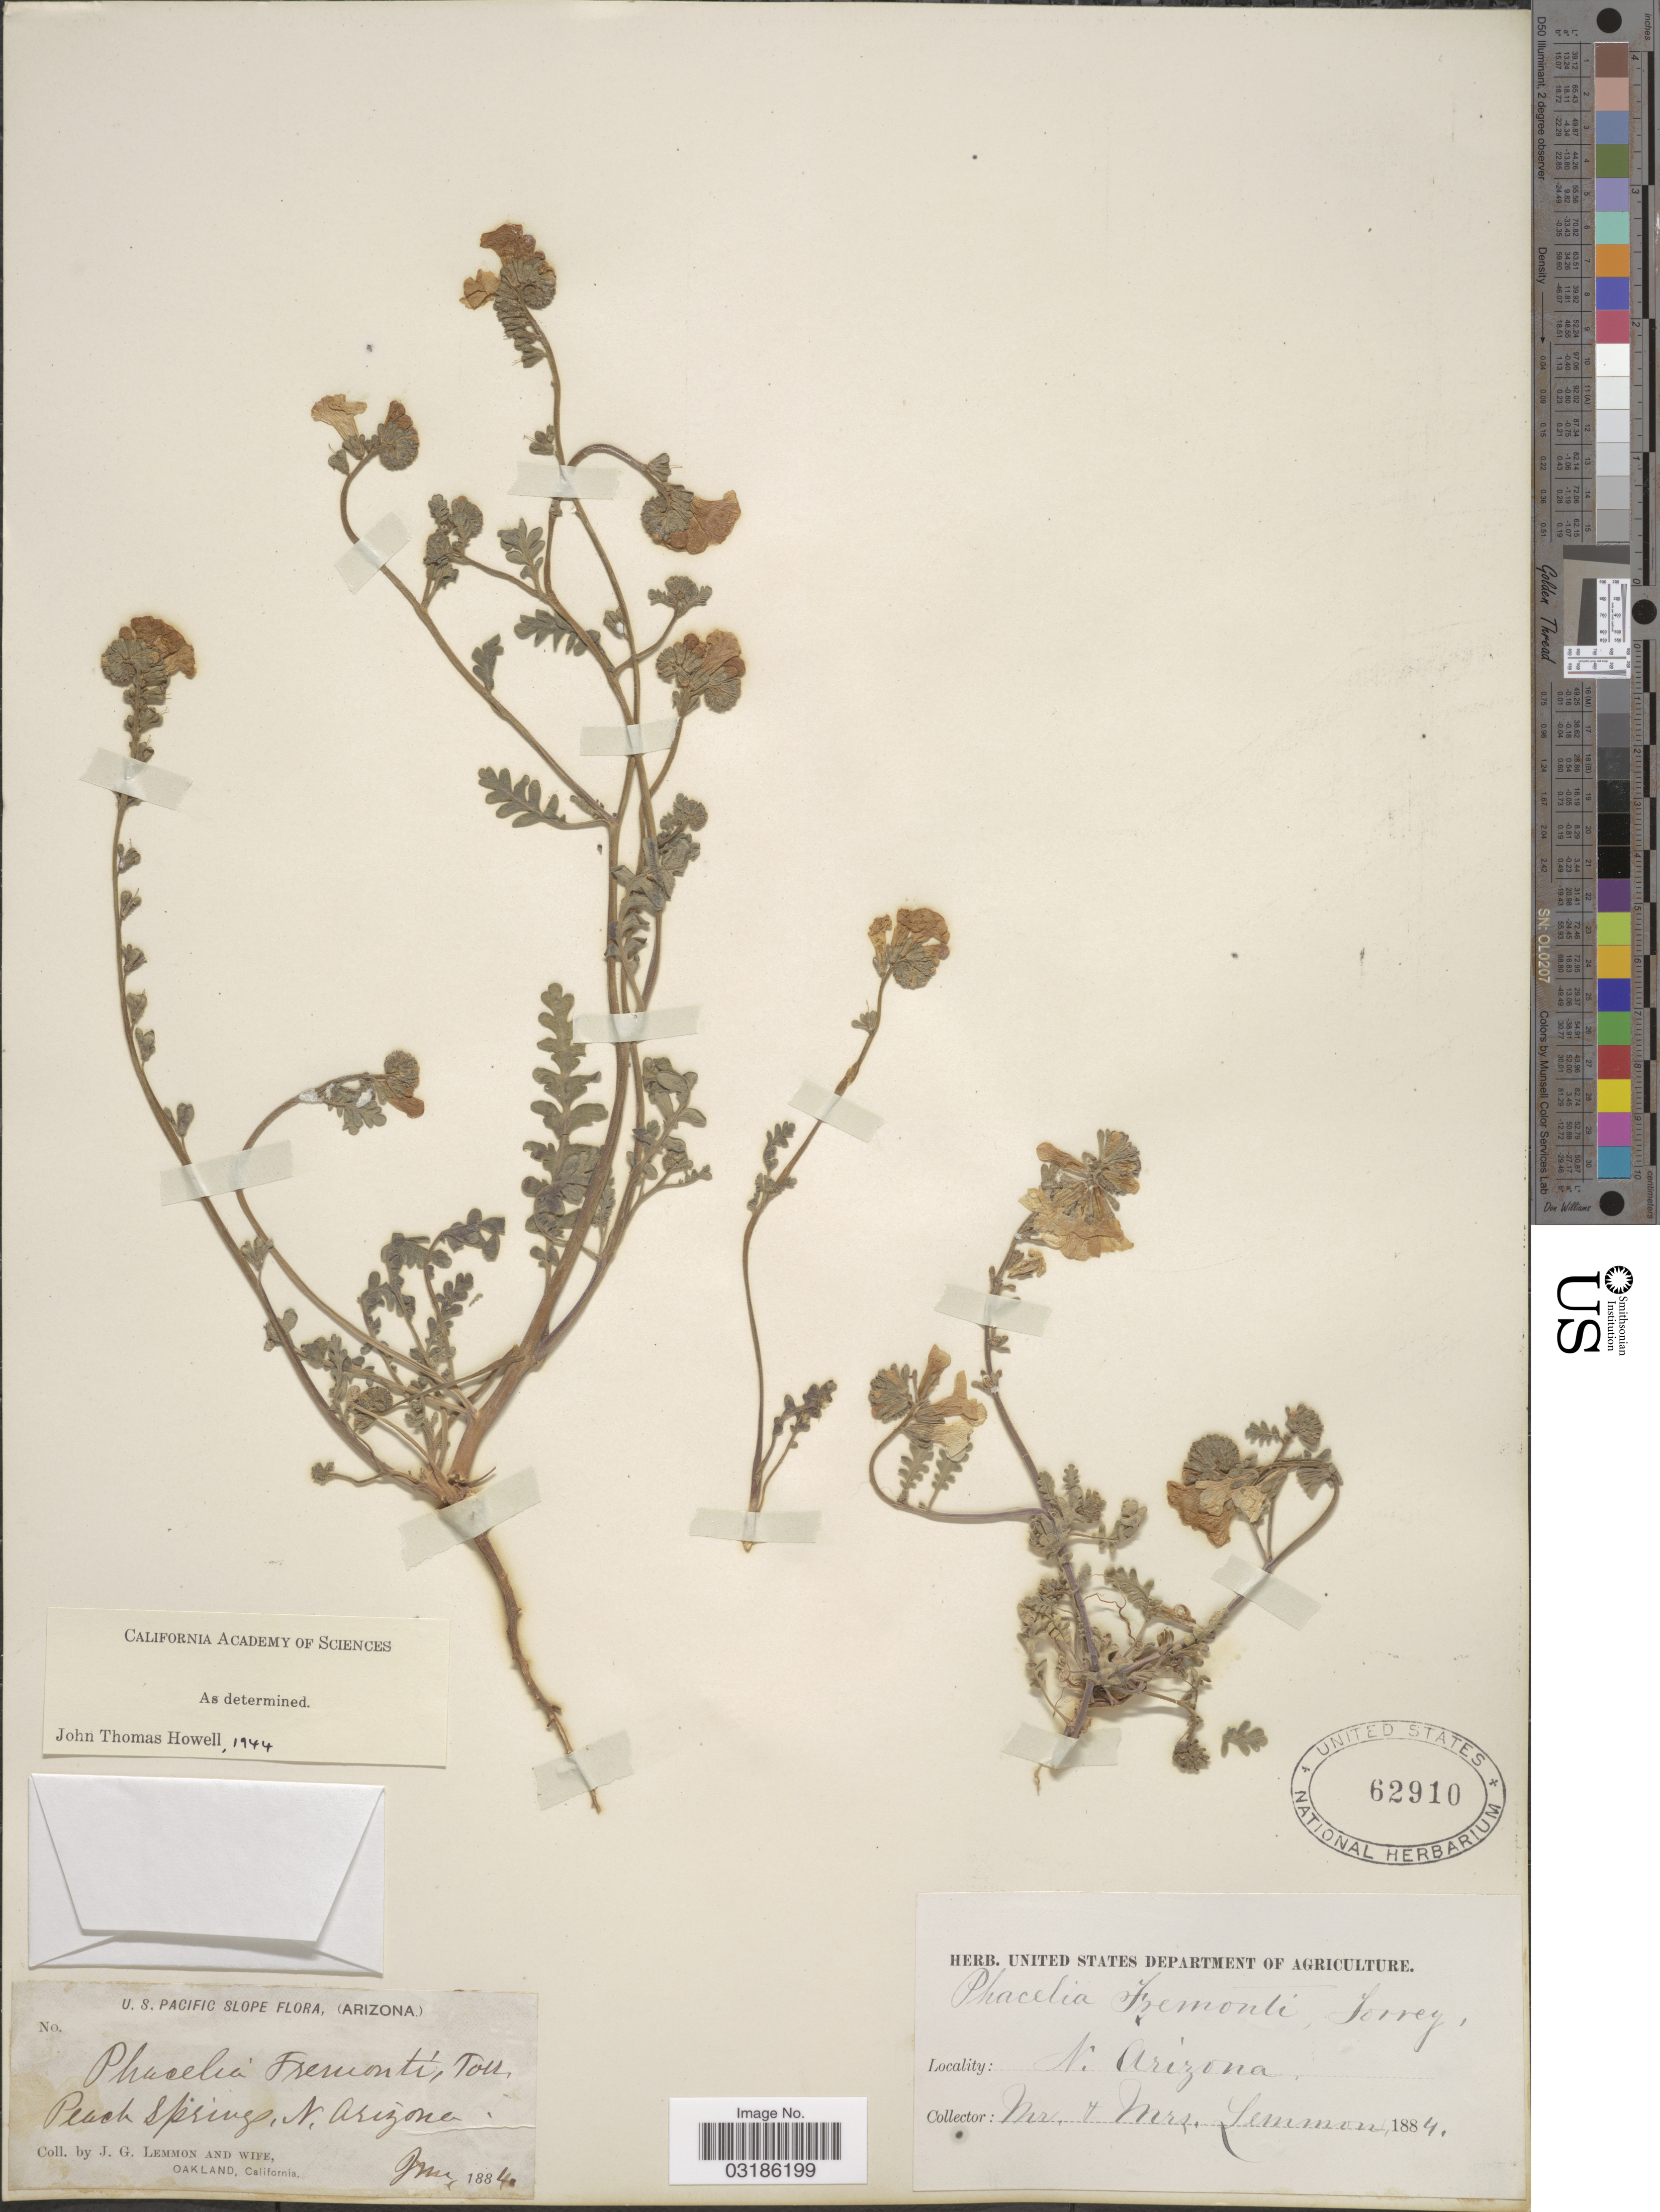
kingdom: Plantae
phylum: Tracheophyta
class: Magnoliopsida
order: Boraginales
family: Hydrophyllaceae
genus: Phacelia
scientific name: Phacelia fremontii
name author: Torr.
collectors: J. Lemmon & Mrs. J. G. Lemmon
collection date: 1884-06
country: United States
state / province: Arizona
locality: N. Arizona.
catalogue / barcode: US 62910